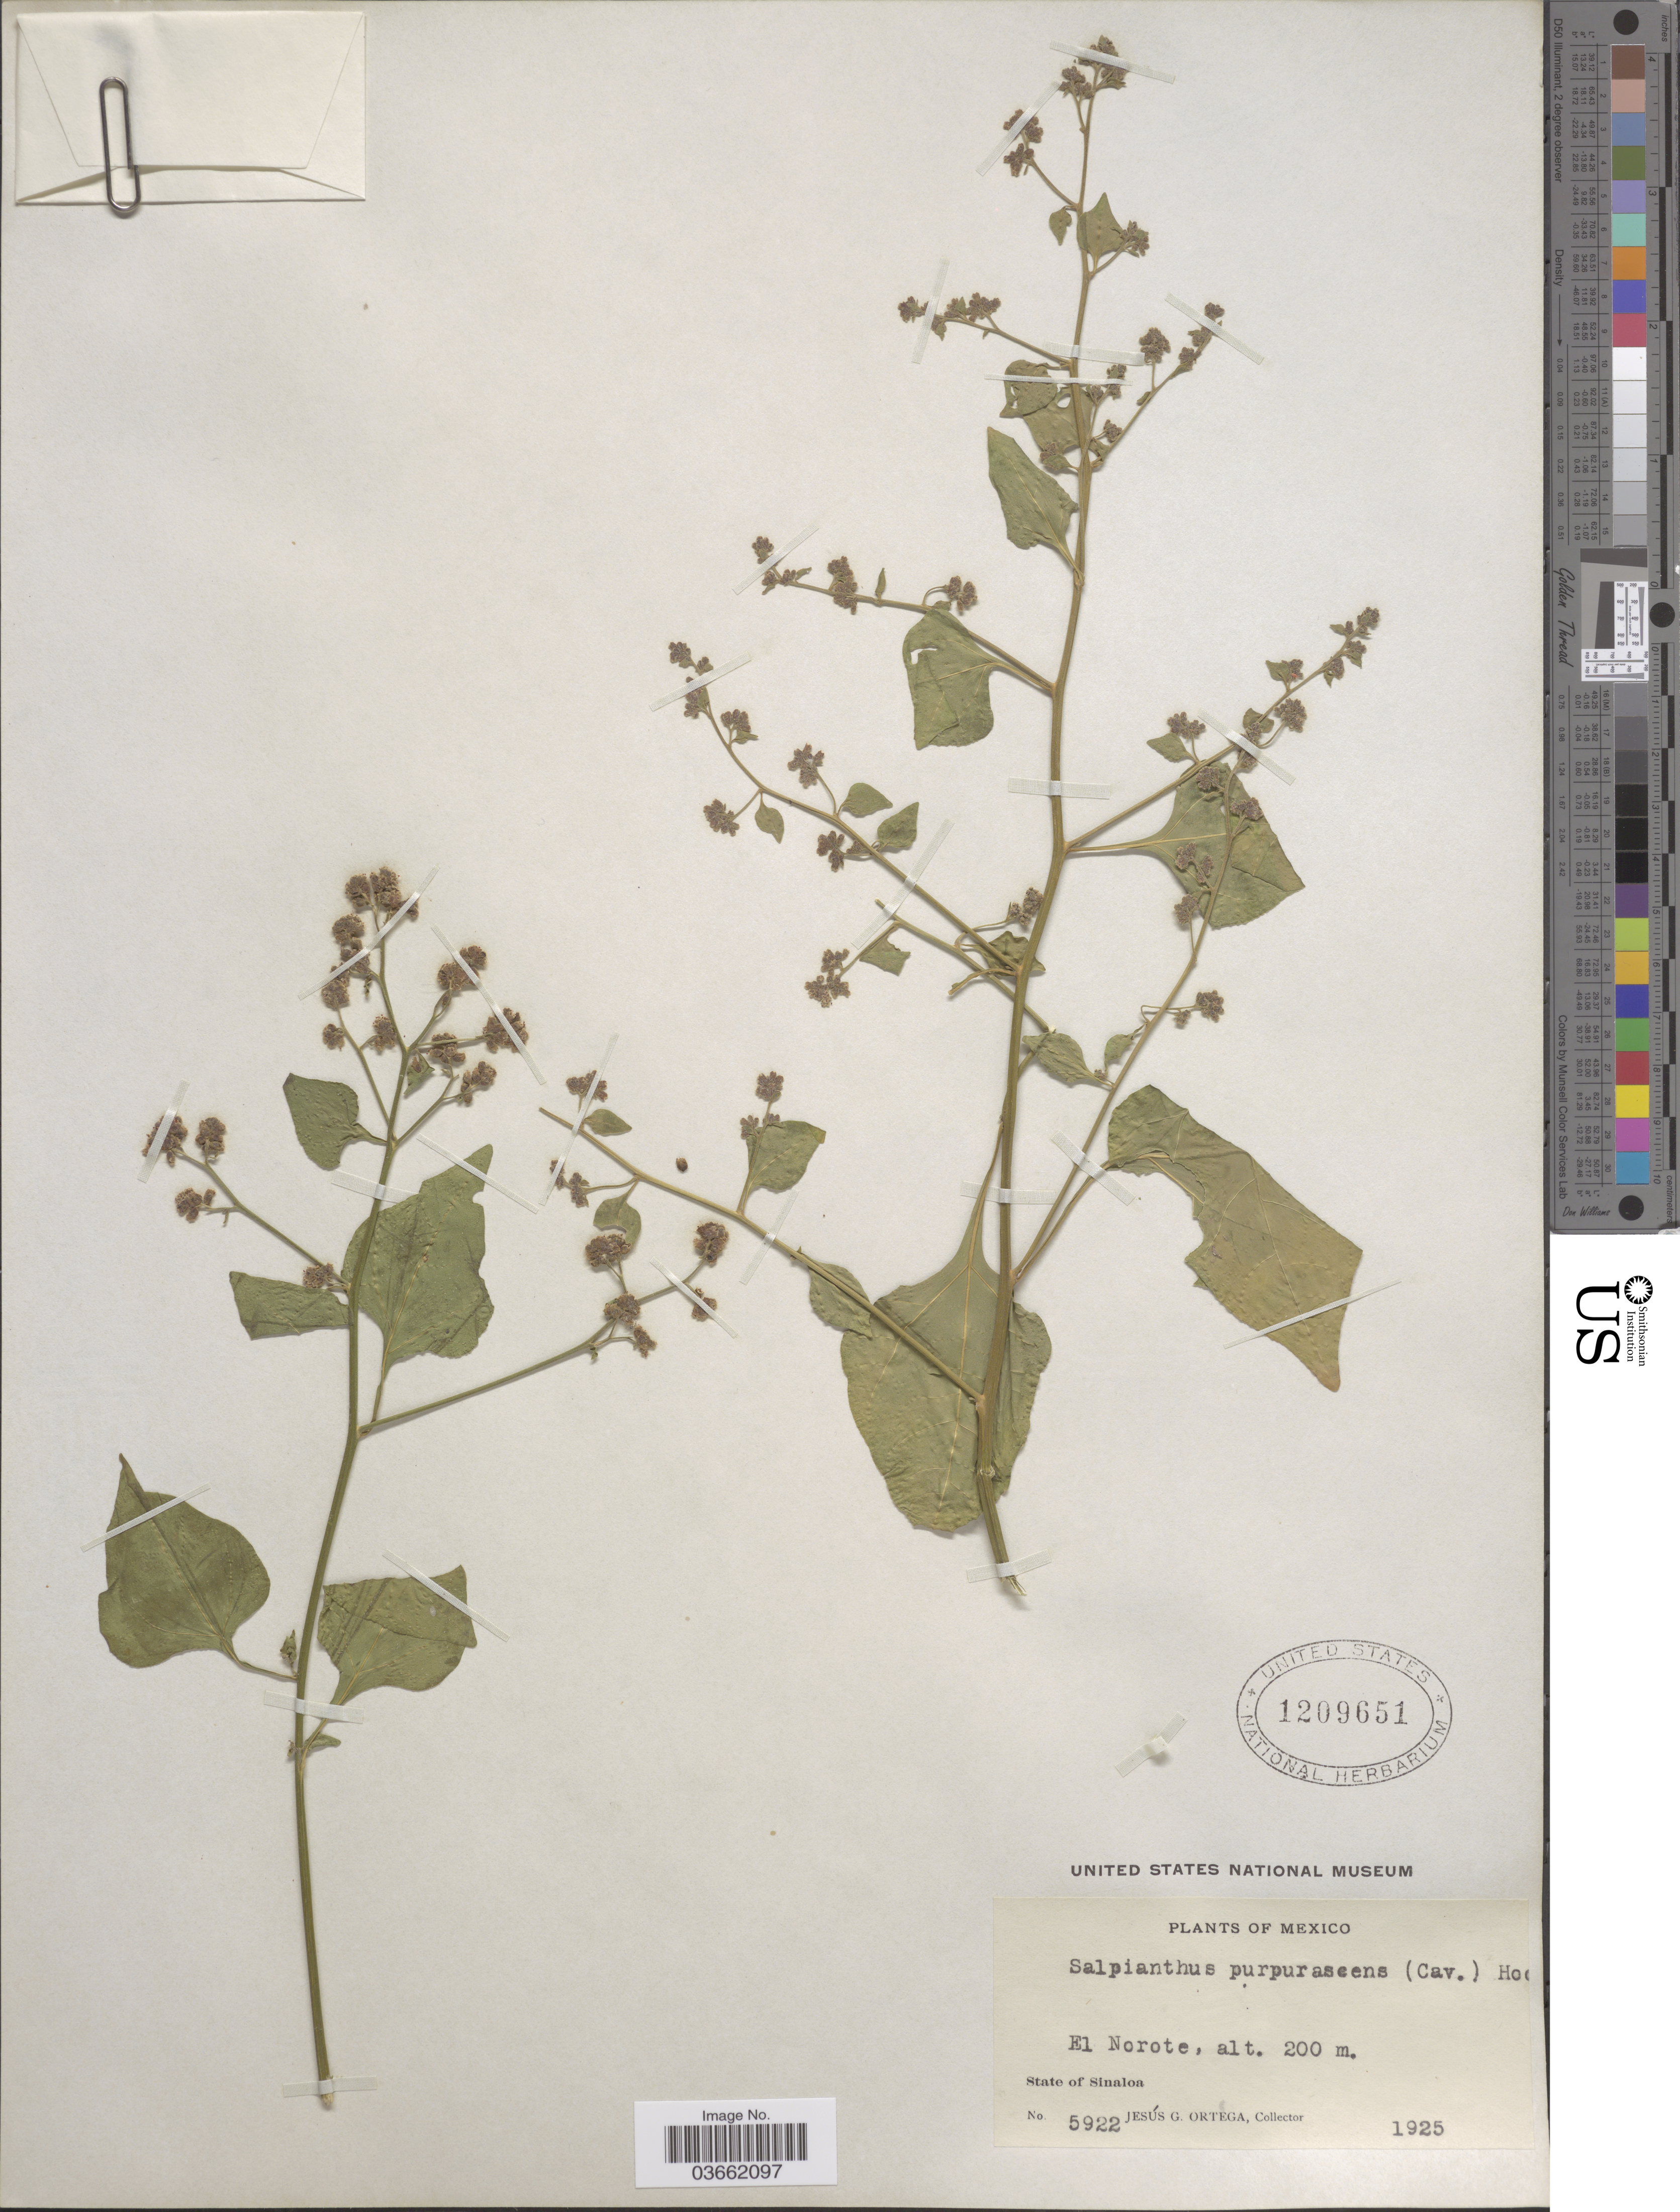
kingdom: Plantae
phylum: Tracheophyta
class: Magnoliopsida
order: Caryophyllales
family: Nyctaginaceae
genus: Salpianthus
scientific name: Salpianthus purpurascens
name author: (Cav. ex Lag.) Hook. & Arn.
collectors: J. Ortega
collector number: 5922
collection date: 1925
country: Mexico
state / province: Sinaloa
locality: El Norote.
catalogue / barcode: US 1209651